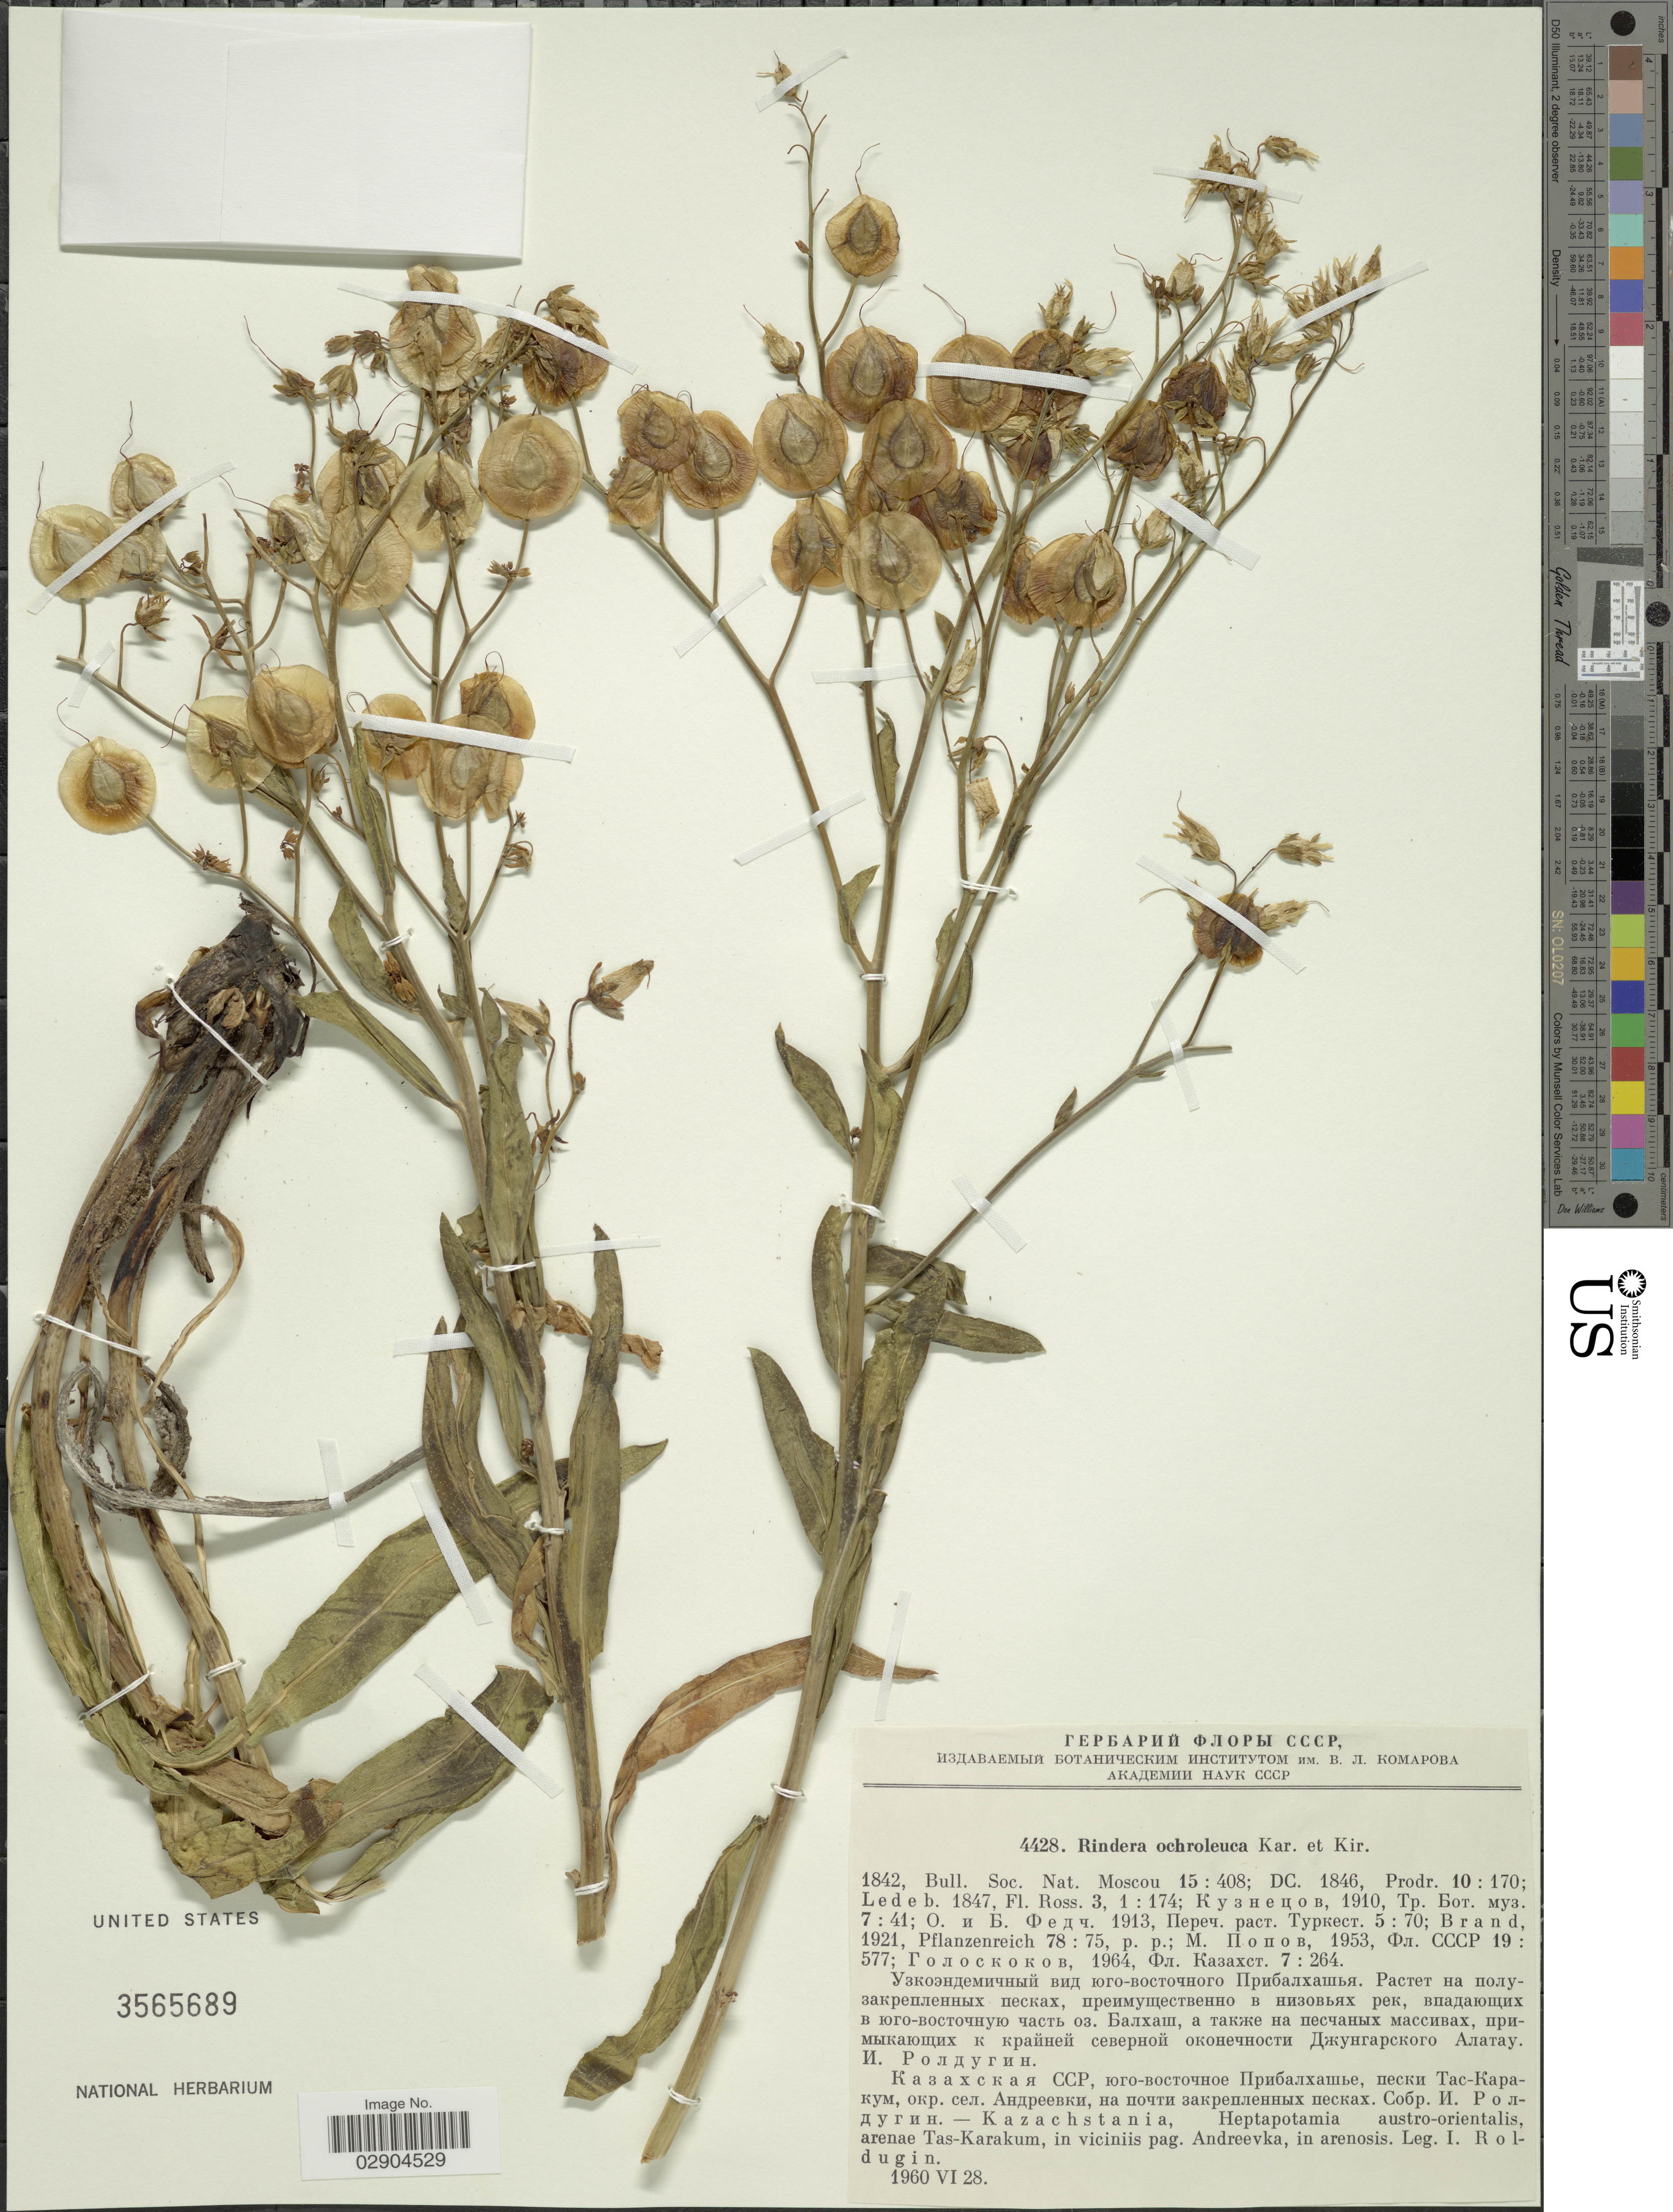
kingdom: Plantae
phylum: Tracheophyta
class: Magnoliopsida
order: Boraginales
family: Boraginaceae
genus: Rindera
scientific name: Rindera ochroleuca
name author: Kar.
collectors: I. Roldugin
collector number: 4428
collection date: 1960-06-28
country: Kazakhstan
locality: Kazachstania, Heptapotamia austro-orientalis, arenae Tas-Karakum, in viciniis pag. Andreevka, in arenosis.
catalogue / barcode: US 3565689